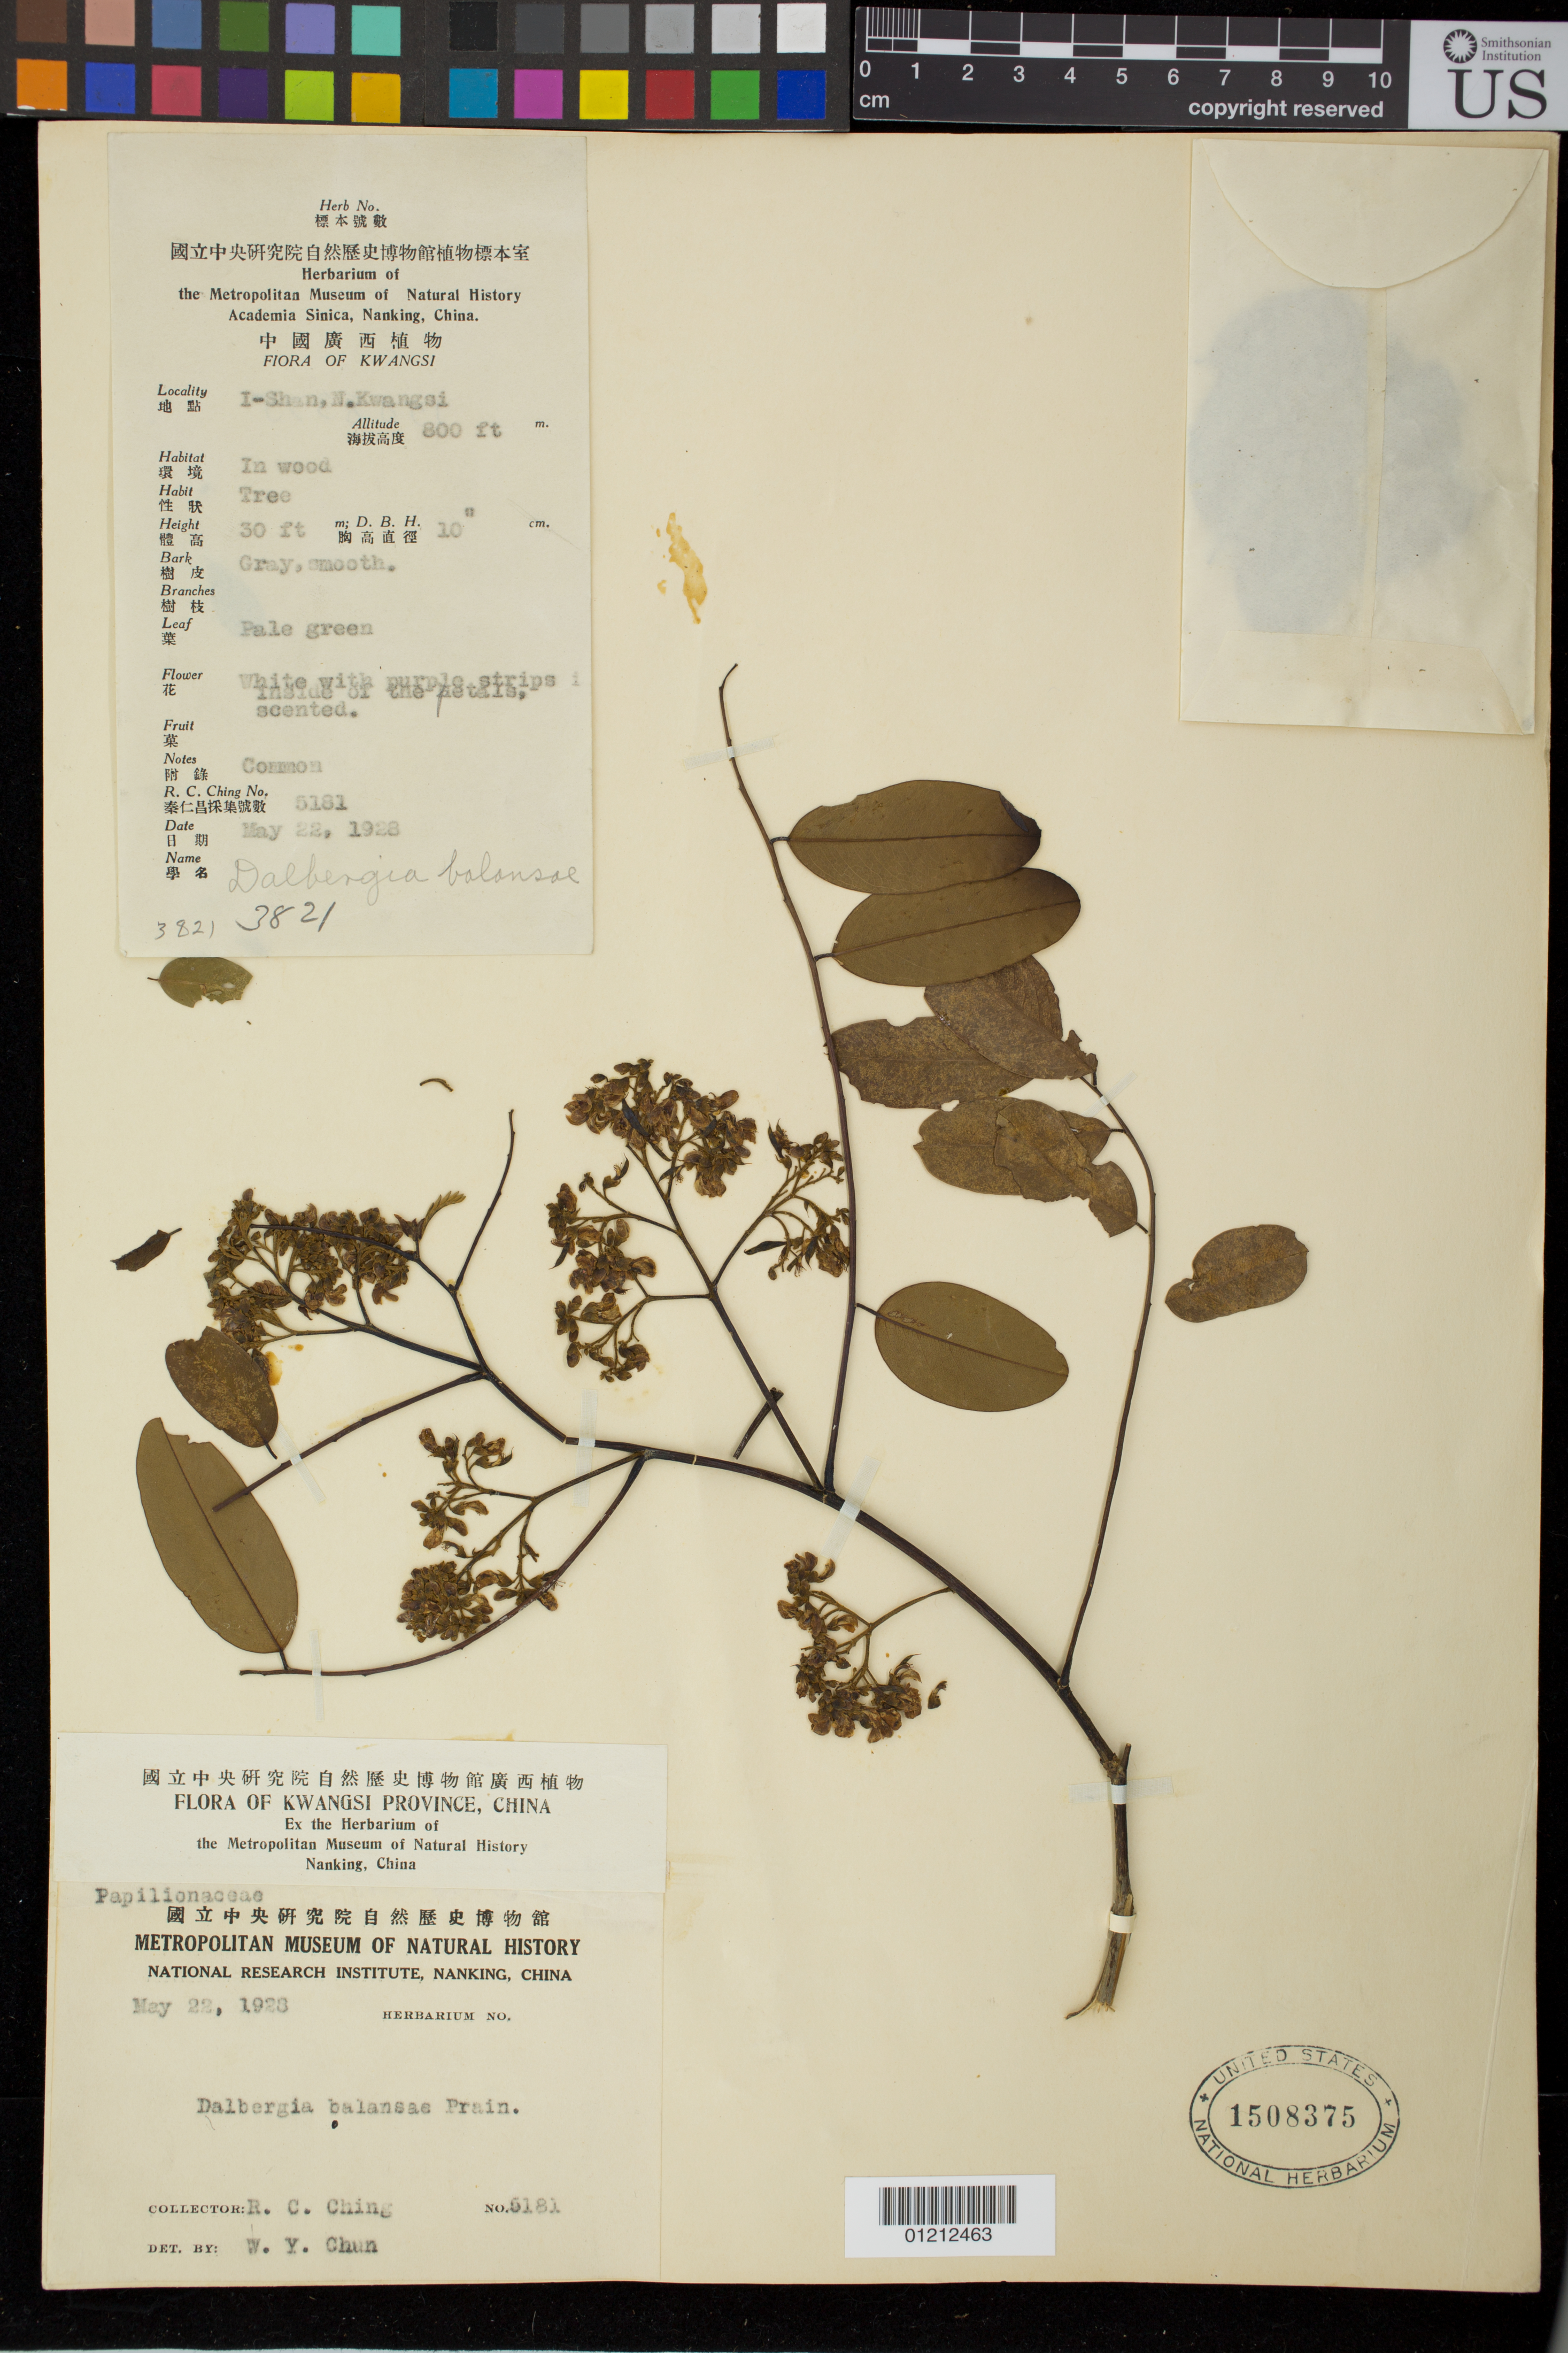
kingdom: Plantae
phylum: Tracheophyta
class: Magnoliopsida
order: Fabales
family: Fabaceae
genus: Dalbergia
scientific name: Dalbergia balansae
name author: Prain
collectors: R. C. Ching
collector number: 5181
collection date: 1928-05-22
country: China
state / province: Guangxi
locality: I-Shan, N. Kwangsi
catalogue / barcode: US 1508375